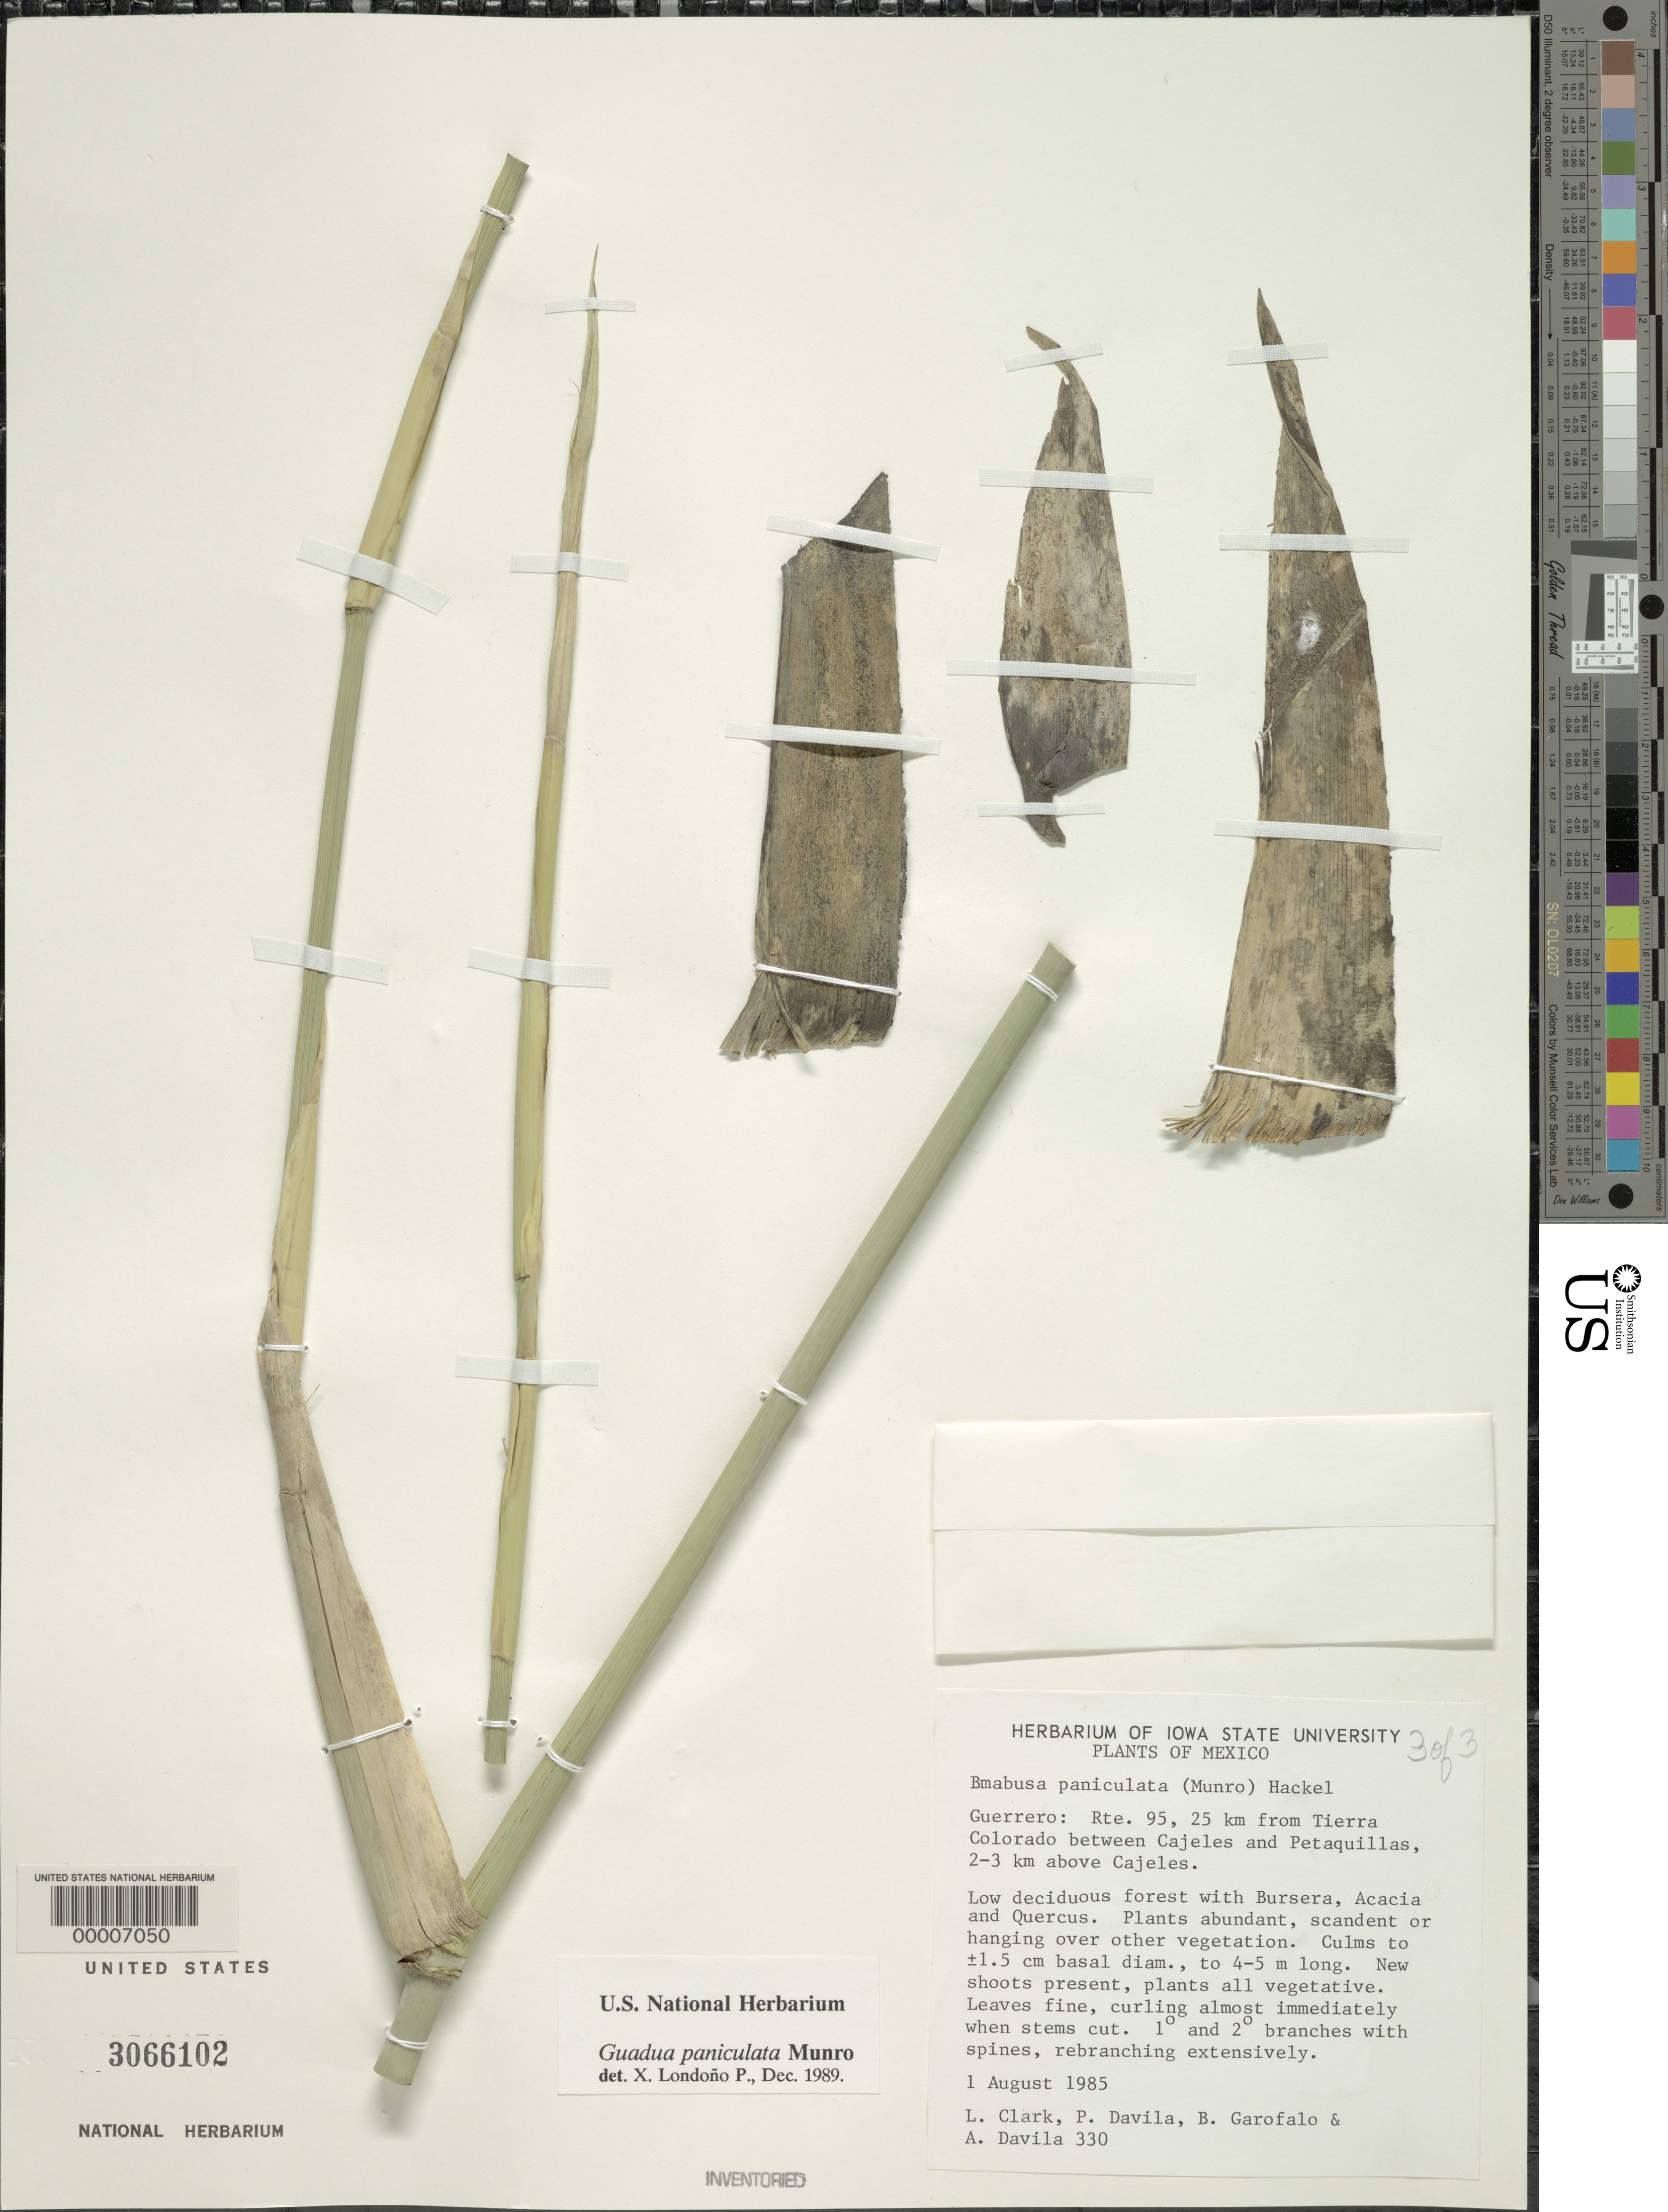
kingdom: Plantae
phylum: Tracheophyta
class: Liliopsida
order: Poales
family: Poaceae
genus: Guadua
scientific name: Guadua refracta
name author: Munro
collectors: L. G. Clark, P. Dávila, B. Garofalo & A. Davila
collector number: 330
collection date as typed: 01 Aug 1985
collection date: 1985-08-01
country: Mexico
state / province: Guerrero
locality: Rte. 95, 25 km from Tierra Colorado between Cajeles and Petaquillas, 2-3 km above Cajeles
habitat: Low deciduous forest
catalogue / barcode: US 3066102